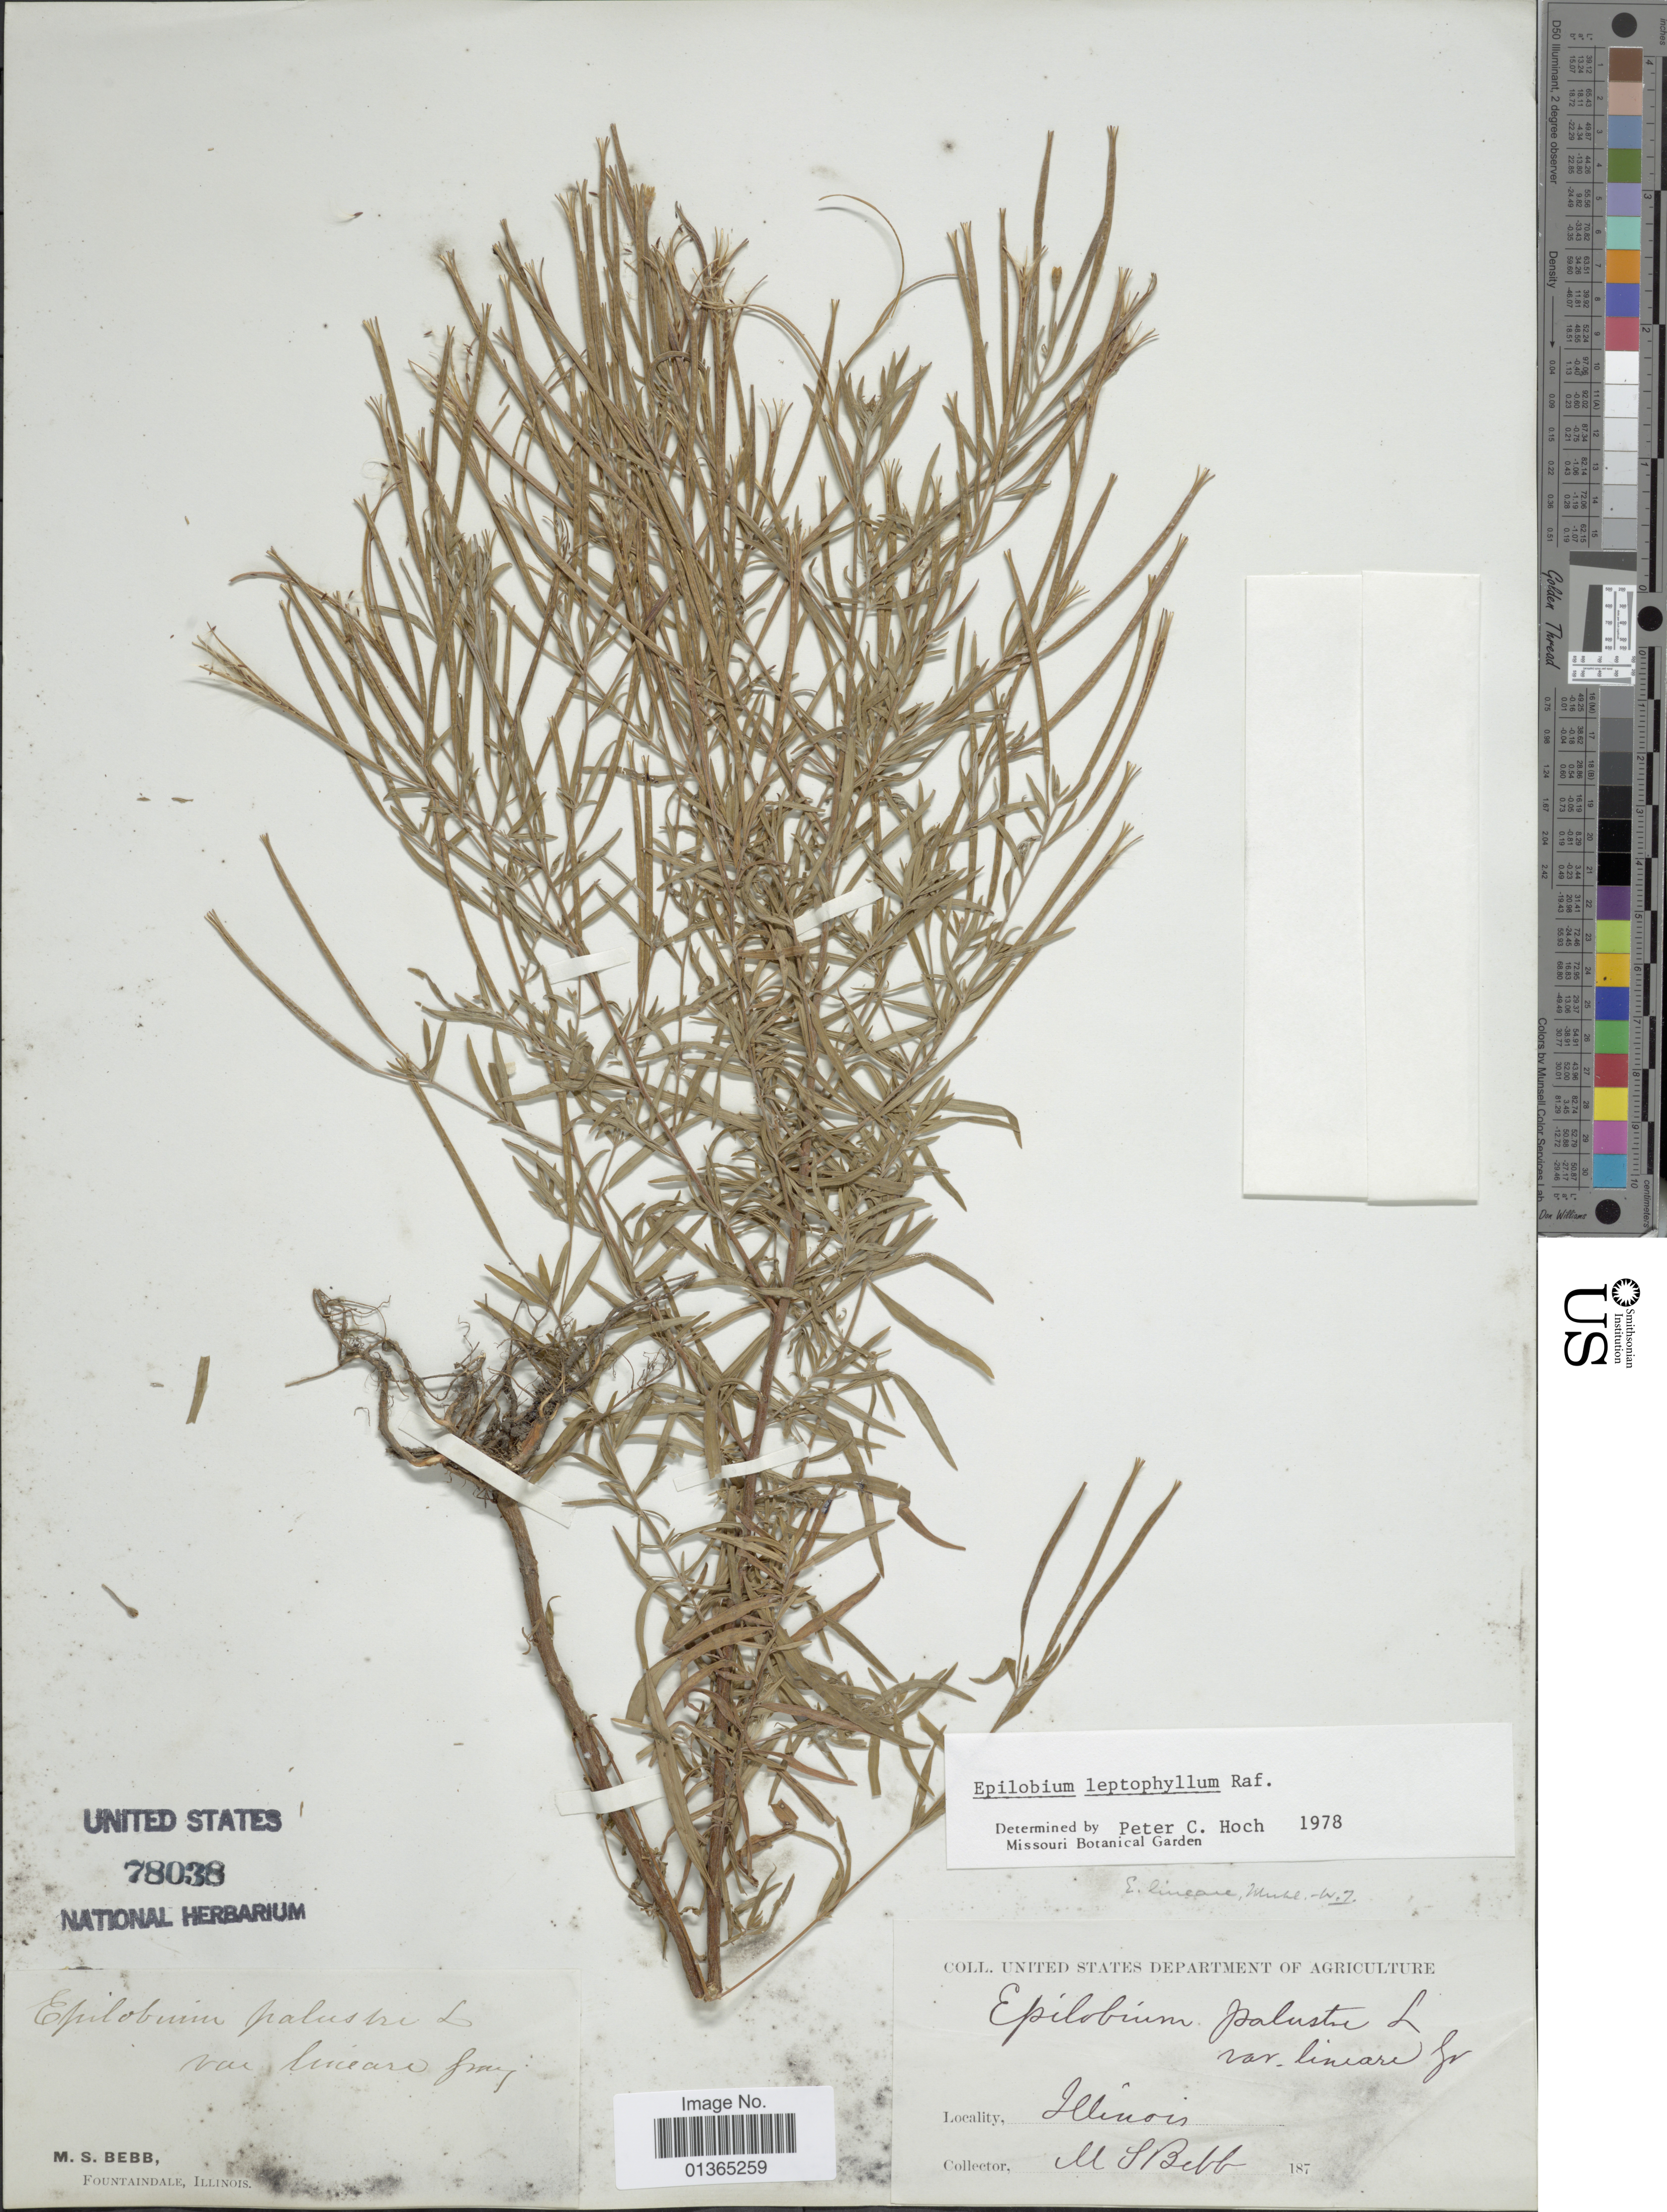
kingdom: Plantae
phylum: Tracheophyta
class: Magnoliopsida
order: Myrtales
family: Onagraceae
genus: Epilobium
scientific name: Epilobium leptophyllum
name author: Raf.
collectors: M. Bebb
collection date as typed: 187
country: United States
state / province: Illinois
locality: Fountaindale.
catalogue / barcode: US 78038